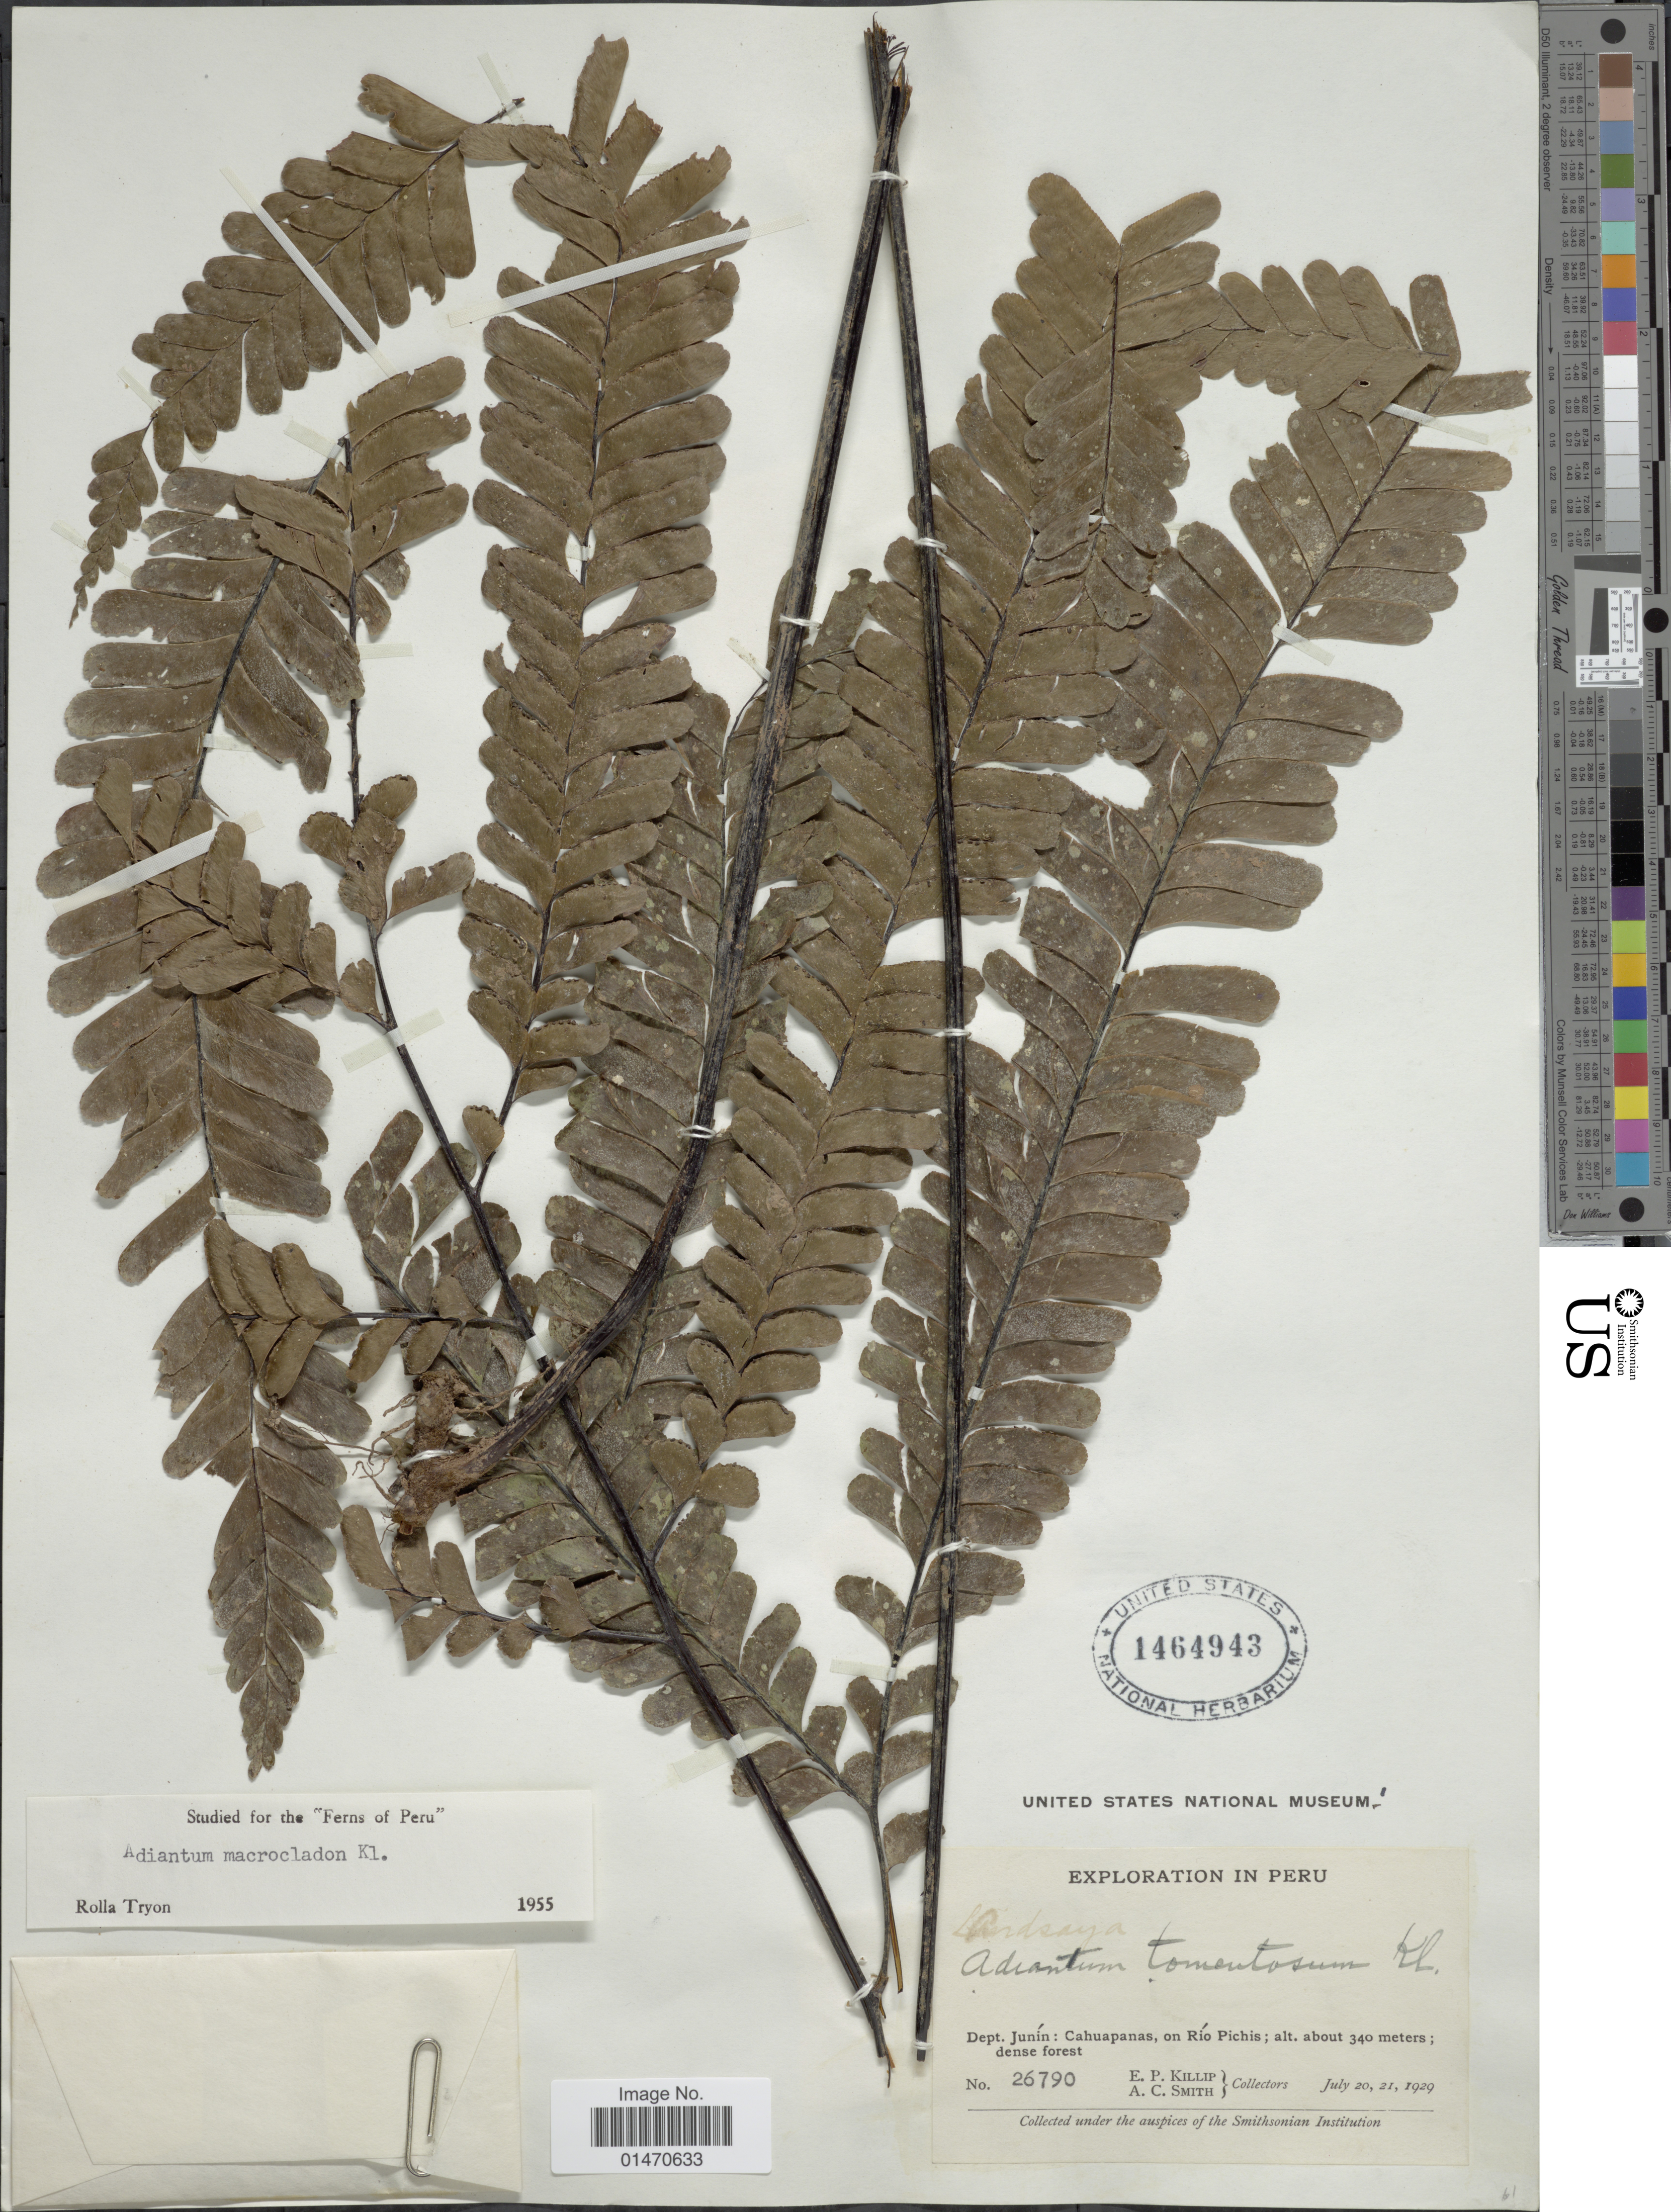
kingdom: Plantae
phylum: Tracheophyta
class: Polypodiopsida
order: Polypodiales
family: Pteridaceae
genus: Adiantum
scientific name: Adiantum macrocladum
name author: Klotzsch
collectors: E. P. Killip & A. C. Smith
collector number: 26790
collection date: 1929-07-20/1929-07-21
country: Peru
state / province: Junín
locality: Dept. Junín: Cahuapanas, on Rio Pichis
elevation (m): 340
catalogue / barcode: US 1464943